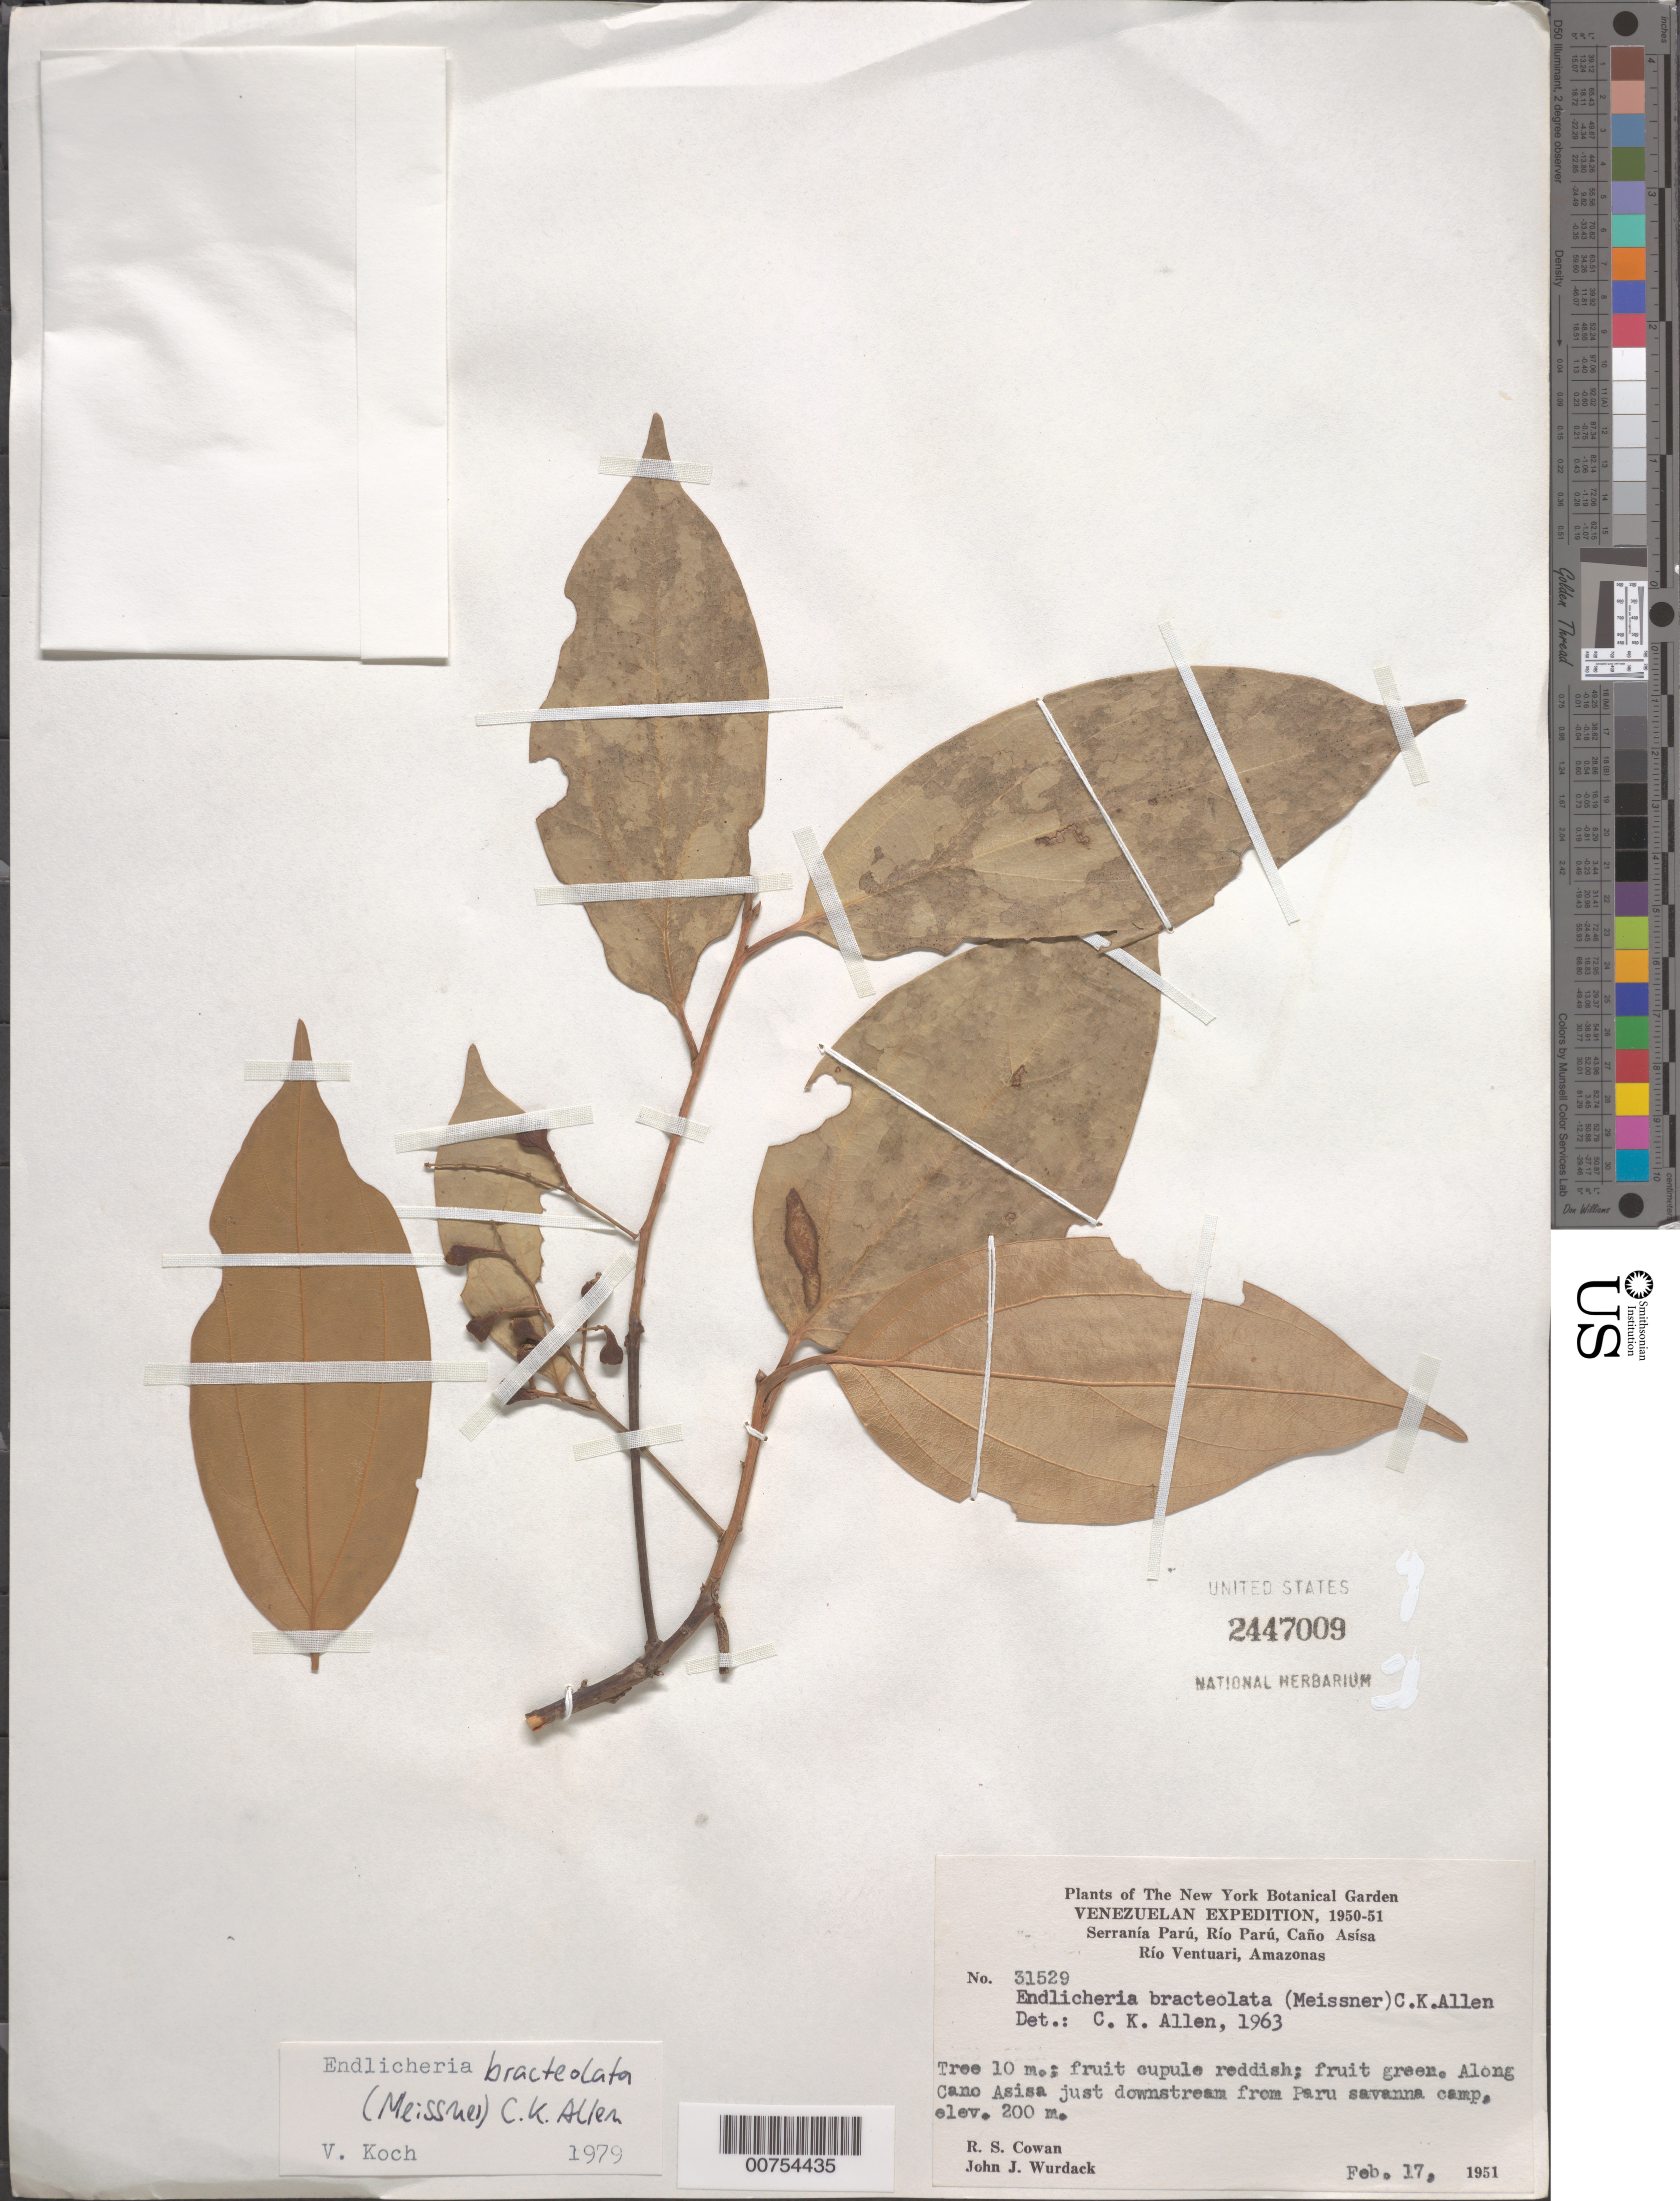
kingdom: Plantae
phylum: Tracheophyta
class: Magnoliopsida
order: Laurales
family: Lauraceae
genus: Endlicheria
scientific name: Endlicheria bracteolata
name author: (Meisn.) C.K. Allen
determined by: Koch, V.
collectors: R. S. Cowan & J. J. Wurdack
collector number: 31529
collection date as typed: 17-Feb-51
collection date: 1951-02-17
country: Venezuela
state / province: Amazonas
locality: Río Parú, Caño Asisa, downstream from Parú savanna camp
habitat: Along caño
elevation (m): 200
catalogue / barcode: US 2447009